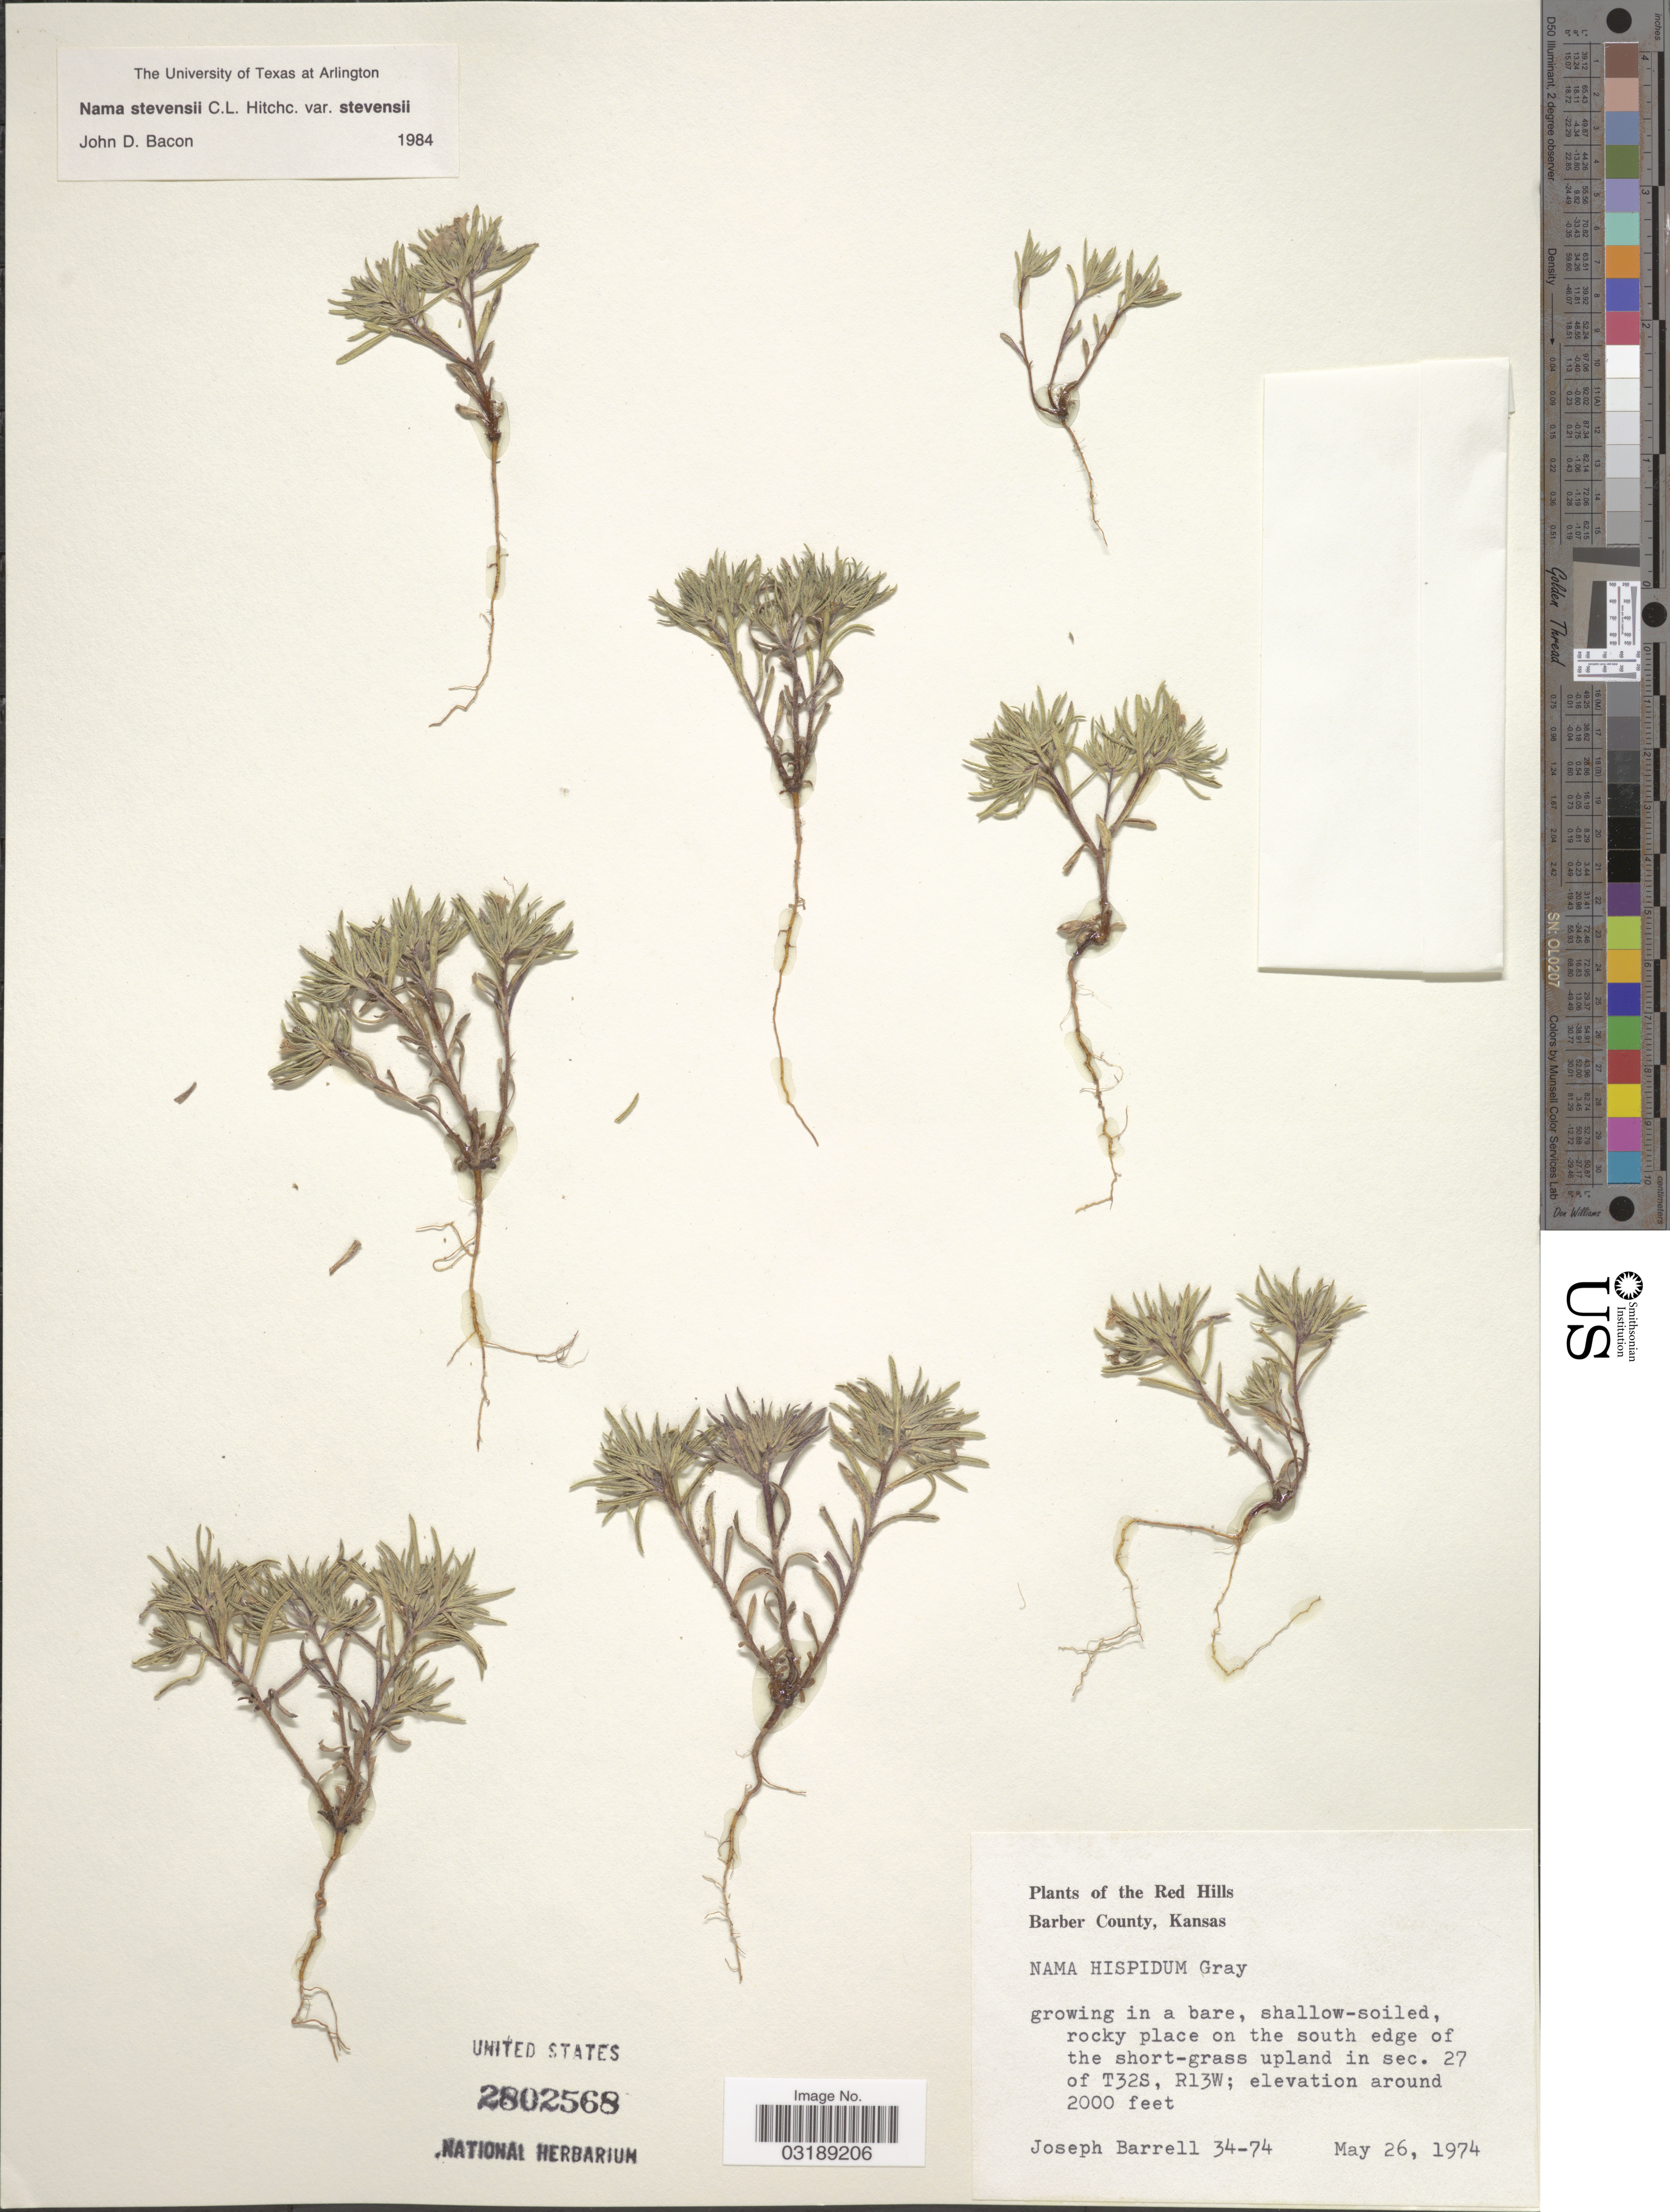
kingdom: Plantae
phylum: Tracheophyta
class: Magnoliopsida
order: Boraginales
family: Namaceae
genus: Nama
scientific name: Nama stevensii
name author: C.L. Hitchc.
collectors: J. Barrell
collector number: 34-74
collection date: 1974-05-26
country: United States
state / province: Kansas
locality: The Red Hills, Barber County, growing in a bare, shallow-soiled, rocky place on the south edge of the short-grass upland in sec. 27 of T32S, R13W.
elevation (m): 610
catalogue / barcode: US 2802568